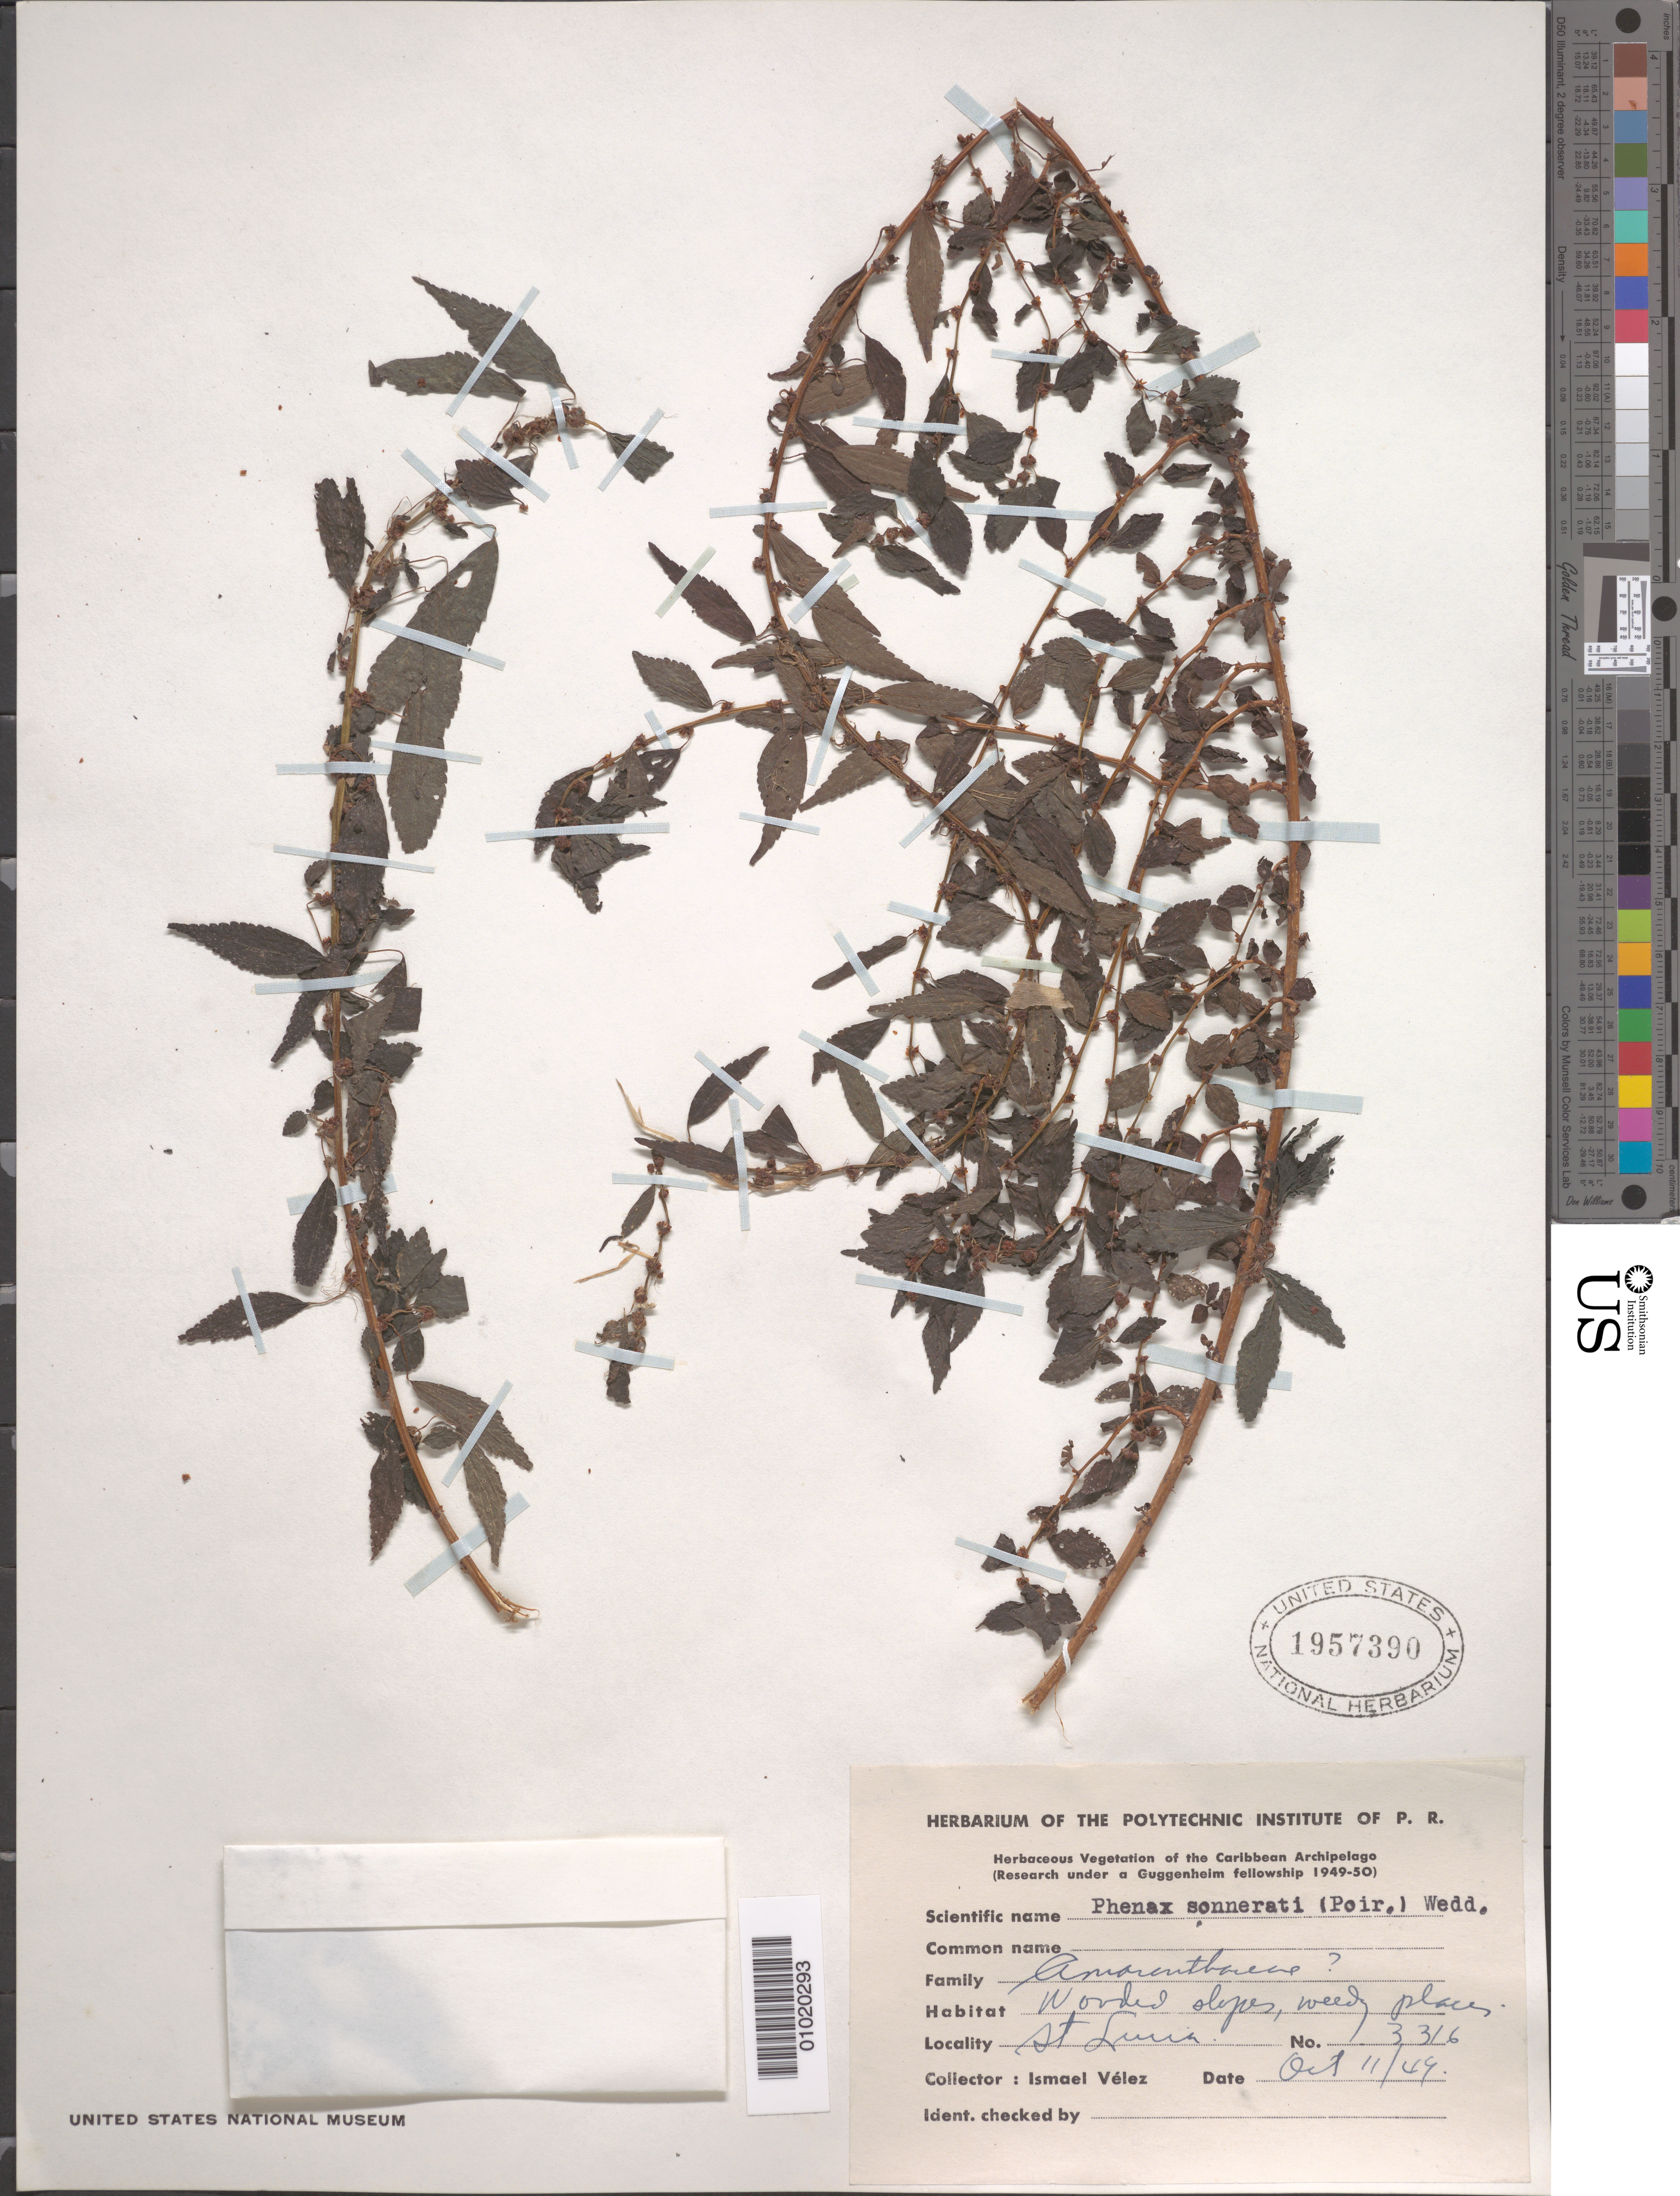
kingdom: Plantae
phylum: Tracheophyta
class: Magnoliopsida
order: Rosales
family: Urticaceae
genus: Phenax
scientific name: Phenax sonneratii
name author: (Poir.) Wedd.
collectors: I. Velez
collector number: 3316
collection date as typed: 11 Oct 1949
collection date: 1949-10-11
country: St. Lucia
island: St. Lucia I.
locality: Wooded slopes, weedy places.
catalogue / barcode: US 1957390